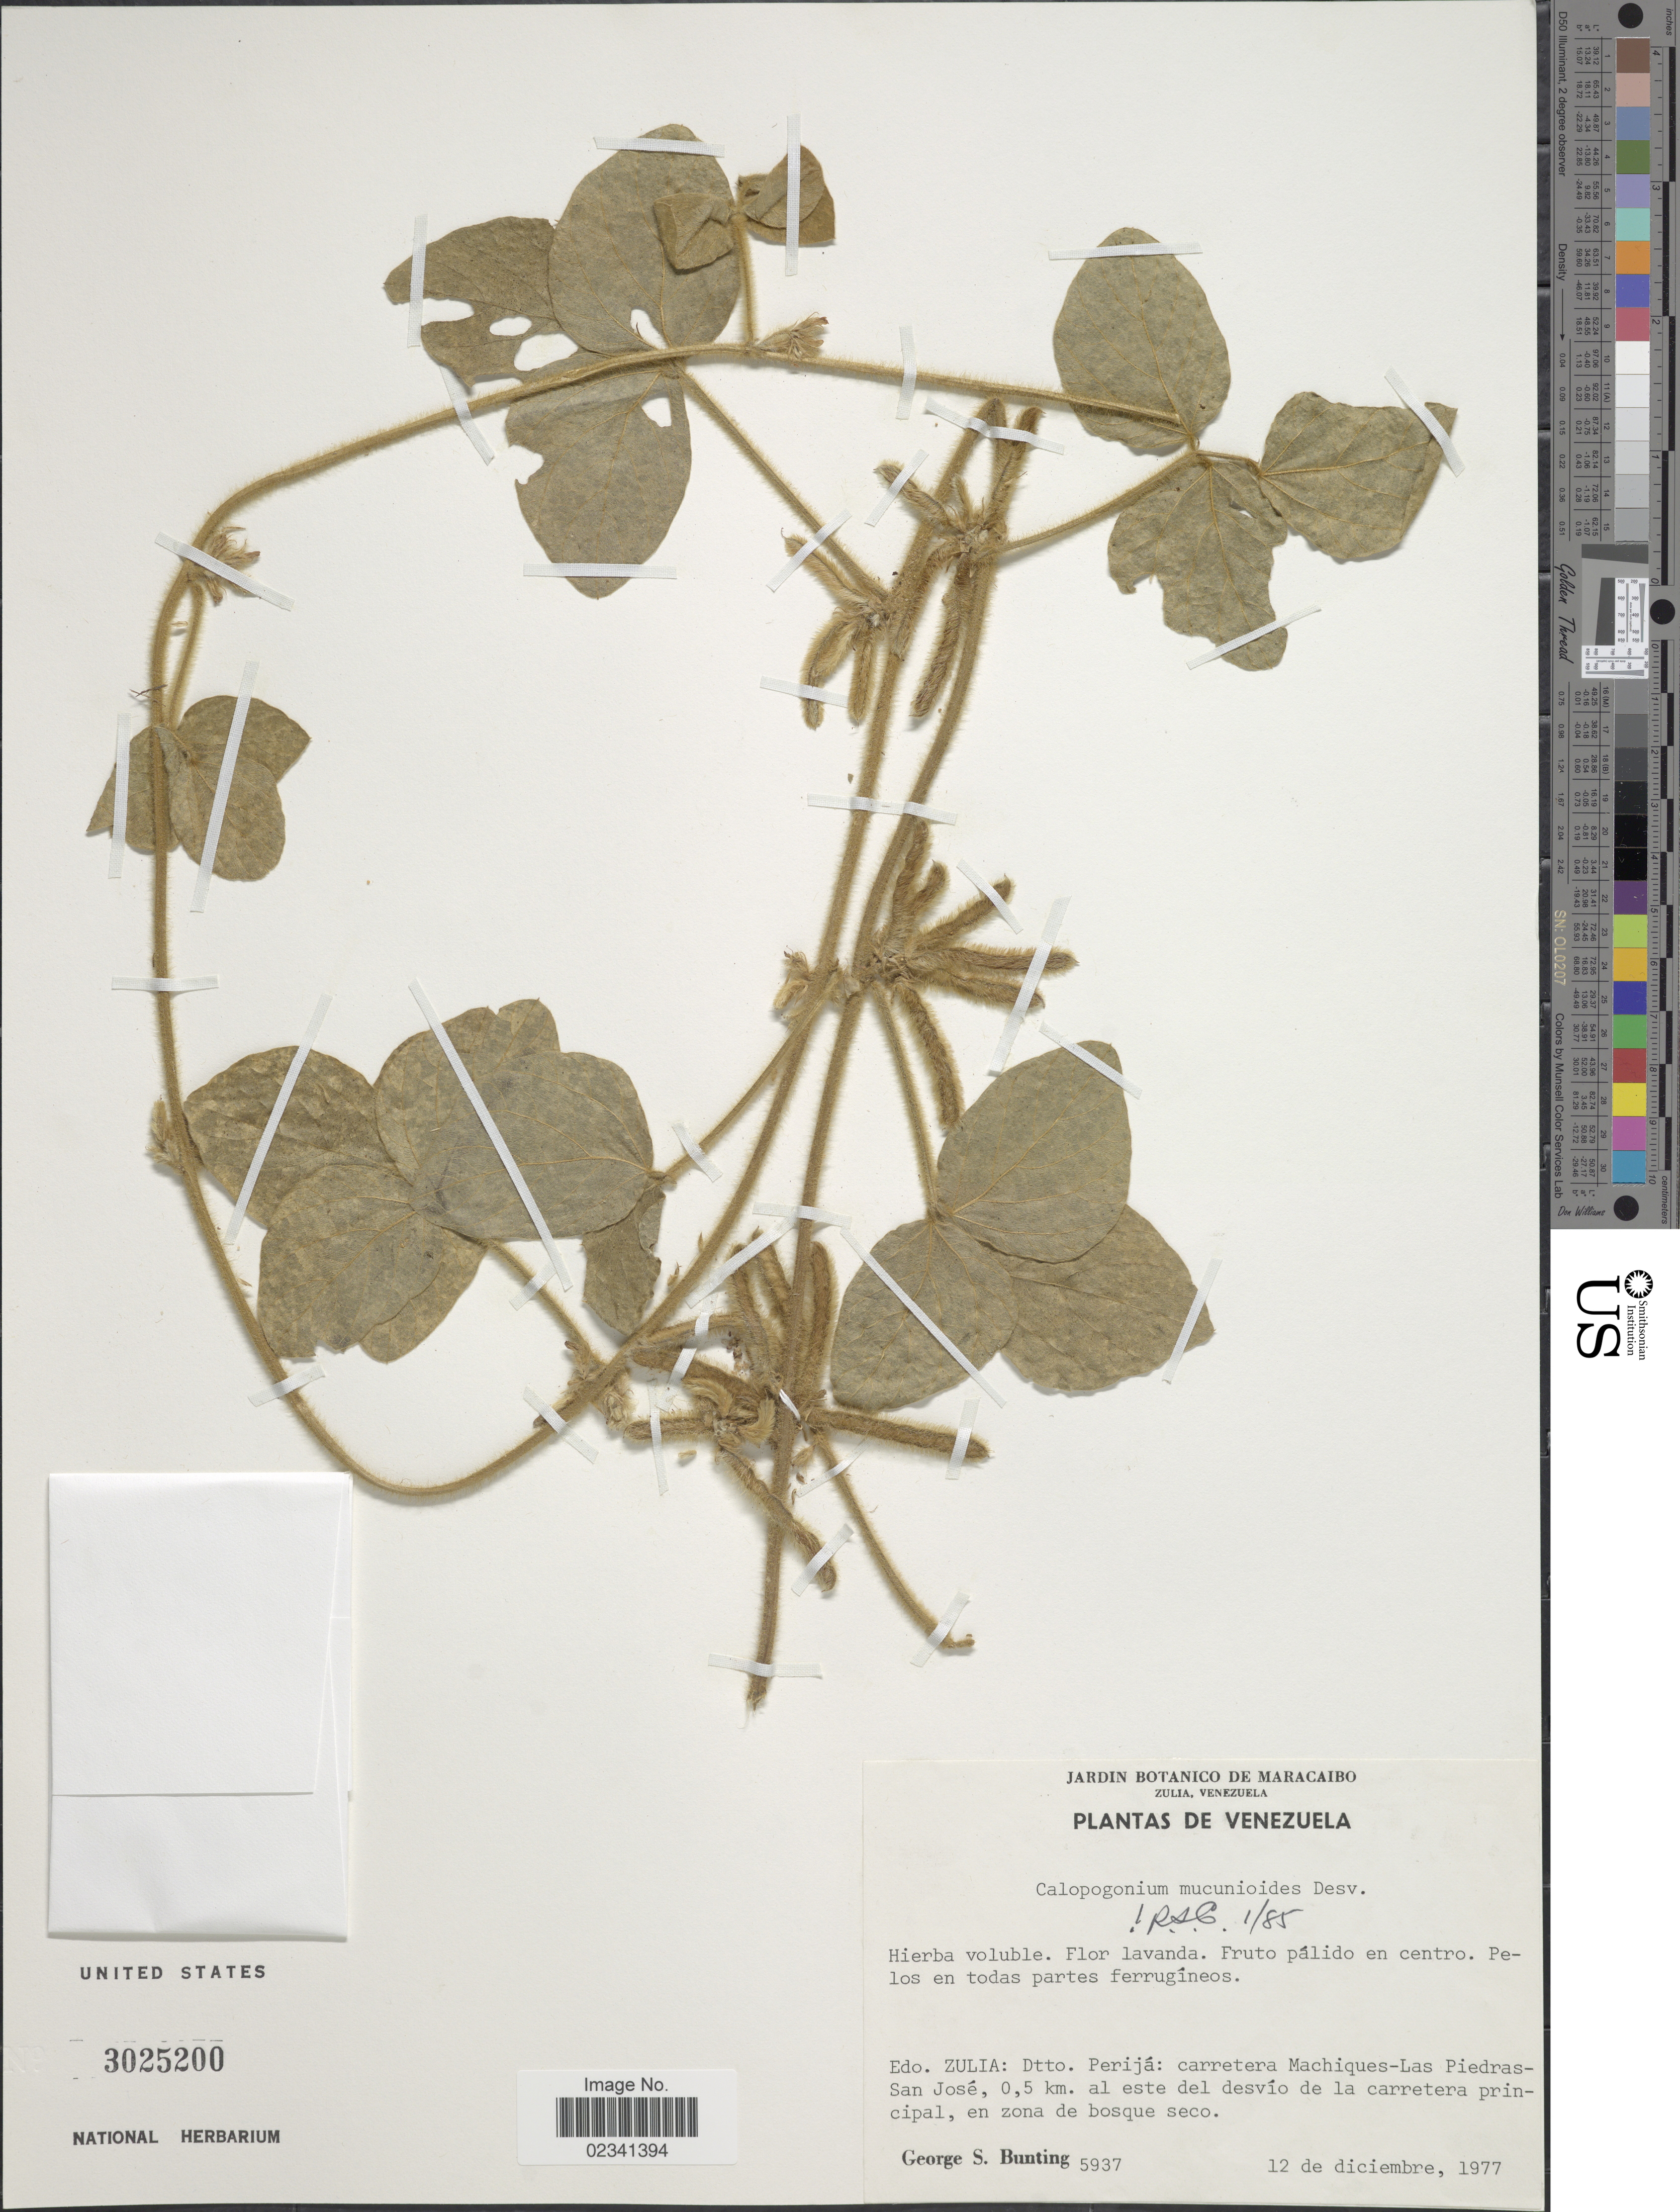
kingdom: Plantae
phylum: Tracheophyta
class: Magnoliopsida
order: Fabales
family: Fabaceae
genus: Calopogonium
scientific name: Calopogonium mucunoides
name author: Desv.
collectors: G. S. Bunting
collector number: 5937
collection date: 1977-12-12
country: Venezuela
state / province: Zulia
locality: Dtto. Perija: carretera Machiques-Las Piedras-San Jose, 0.5 km. al este del desvio de la carretera principal, en zona de bosque seco.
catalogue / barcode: US 3025200